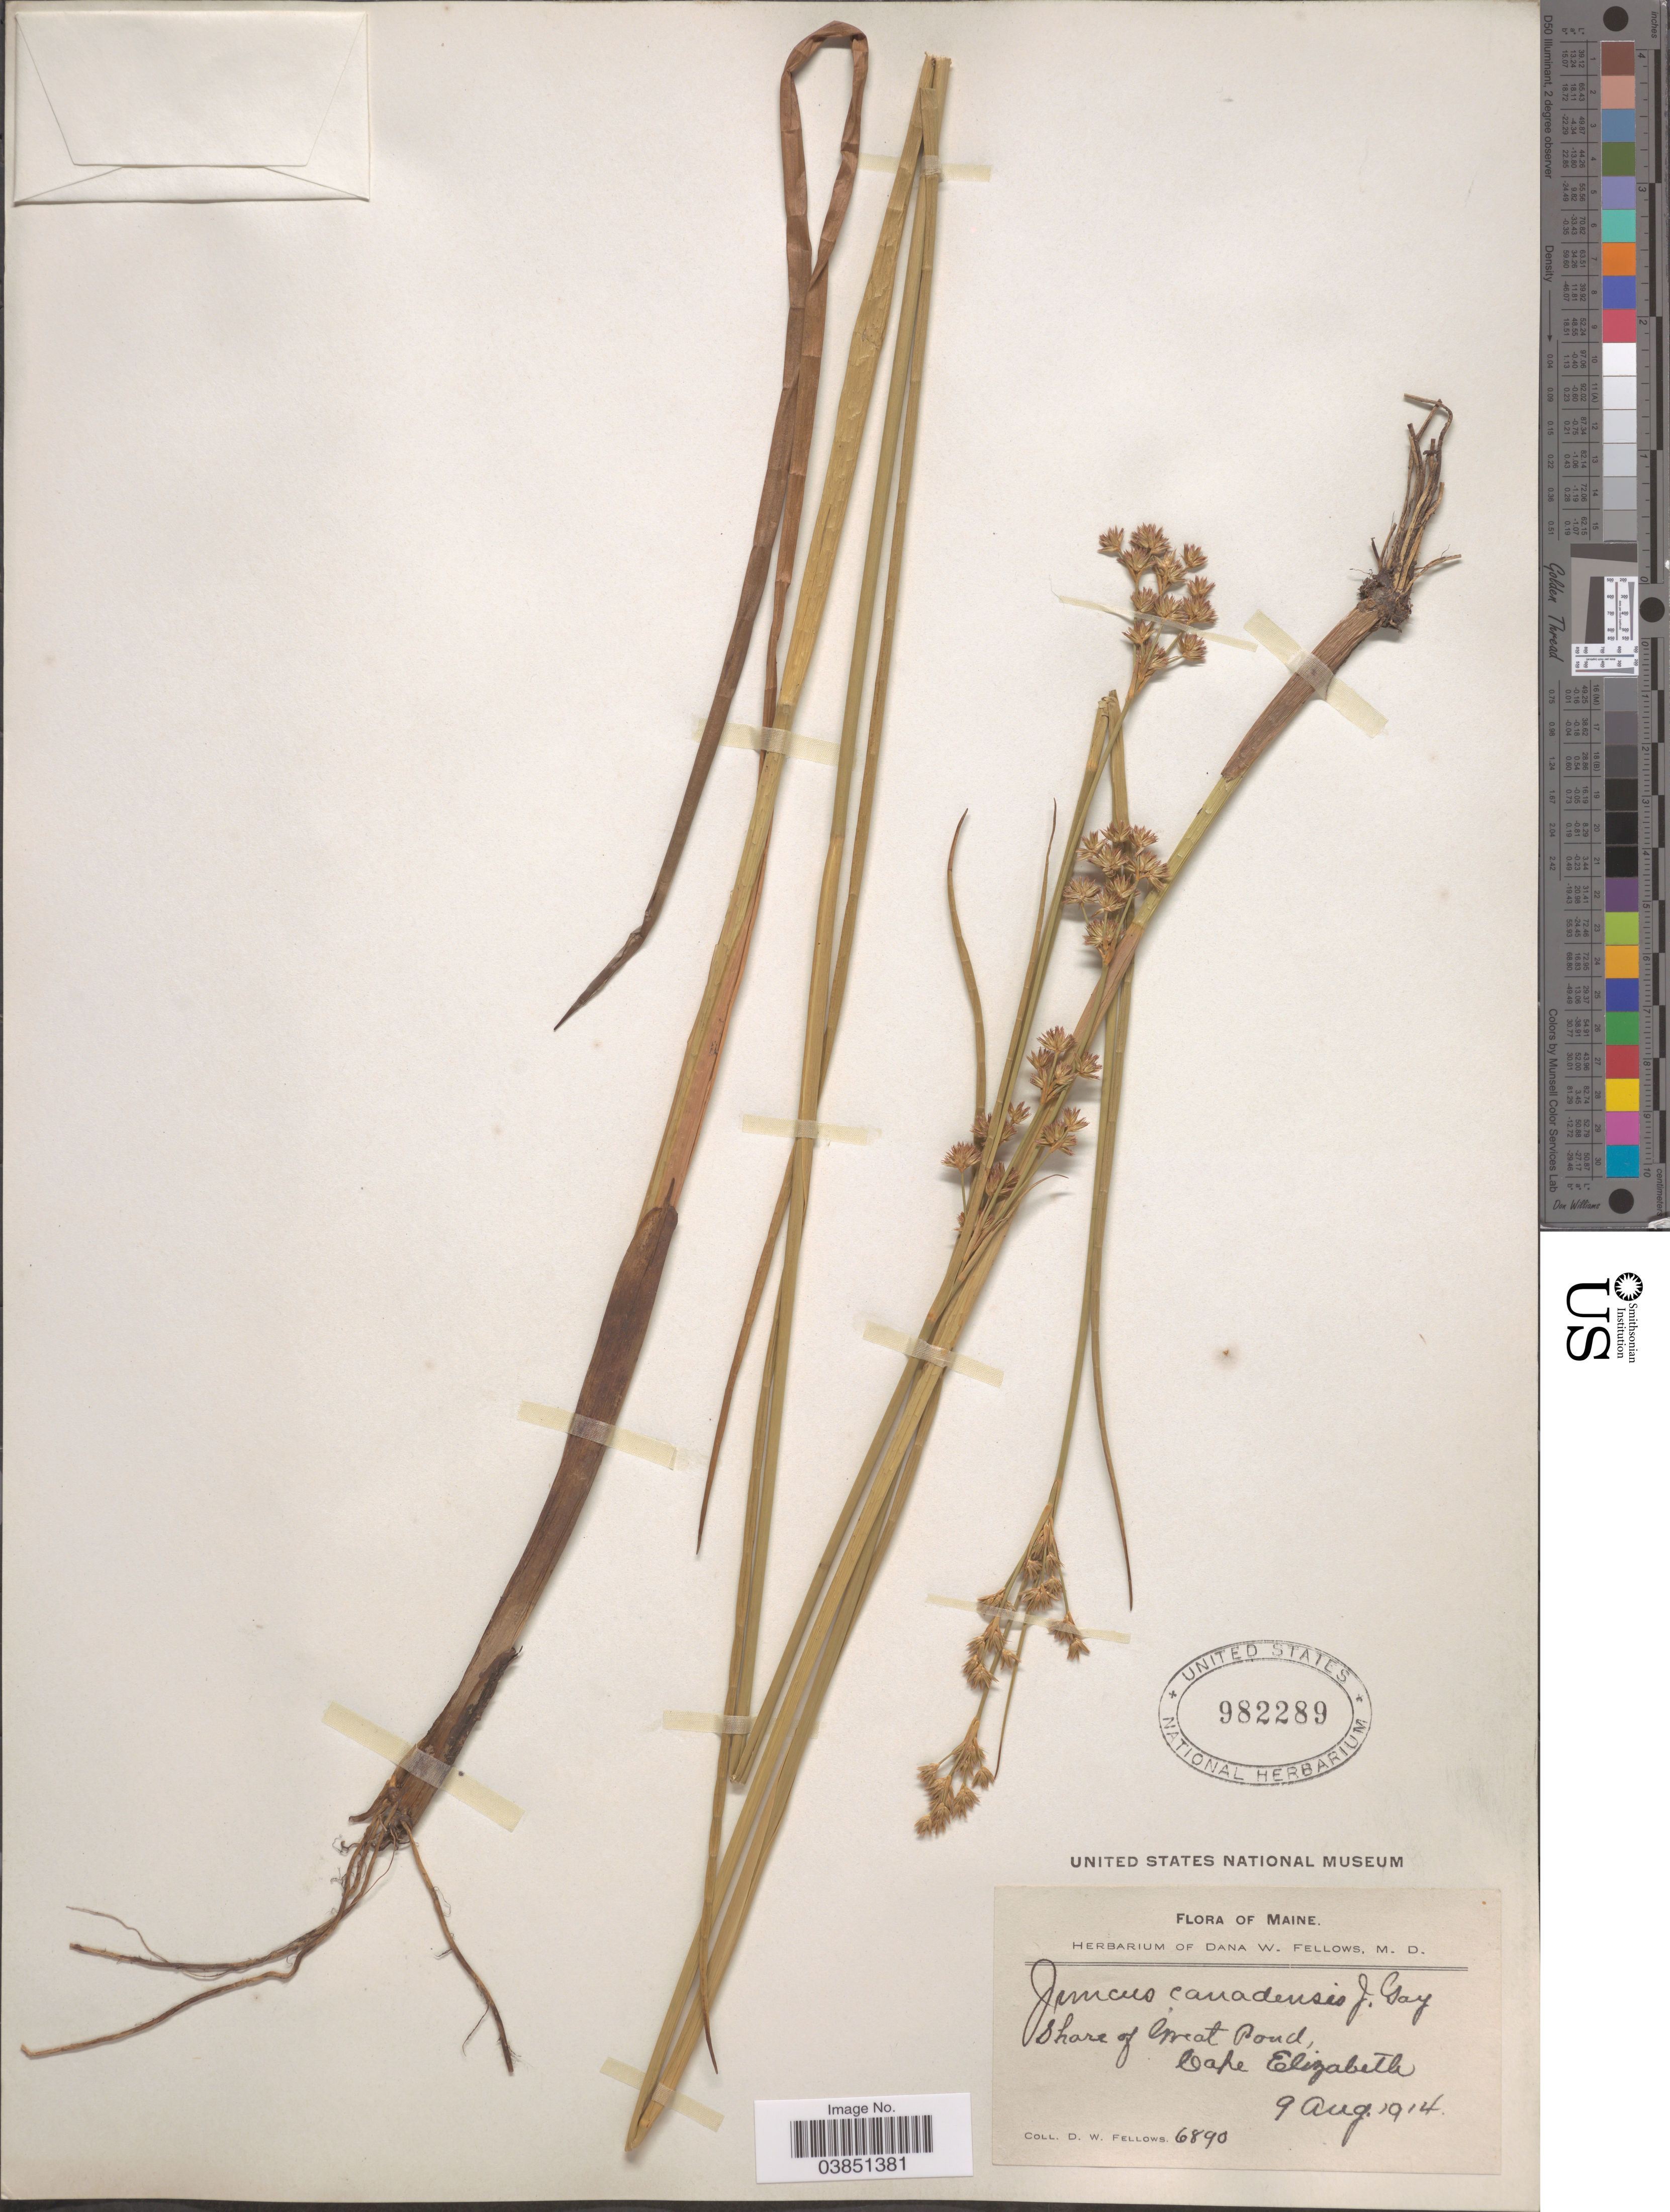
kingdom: Plantae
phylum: Tracheophyta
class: Liliopsida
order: Poales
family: Juncaceae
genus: Juncus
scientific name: Juncus canadensis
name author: J. Gay ex Laharpe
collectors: D. W. Fellows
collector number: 6890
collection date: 1914-08-09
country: United States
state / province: Maine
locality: Shore of Great Pond, Lake Elizabeth.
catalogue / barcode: US 982289